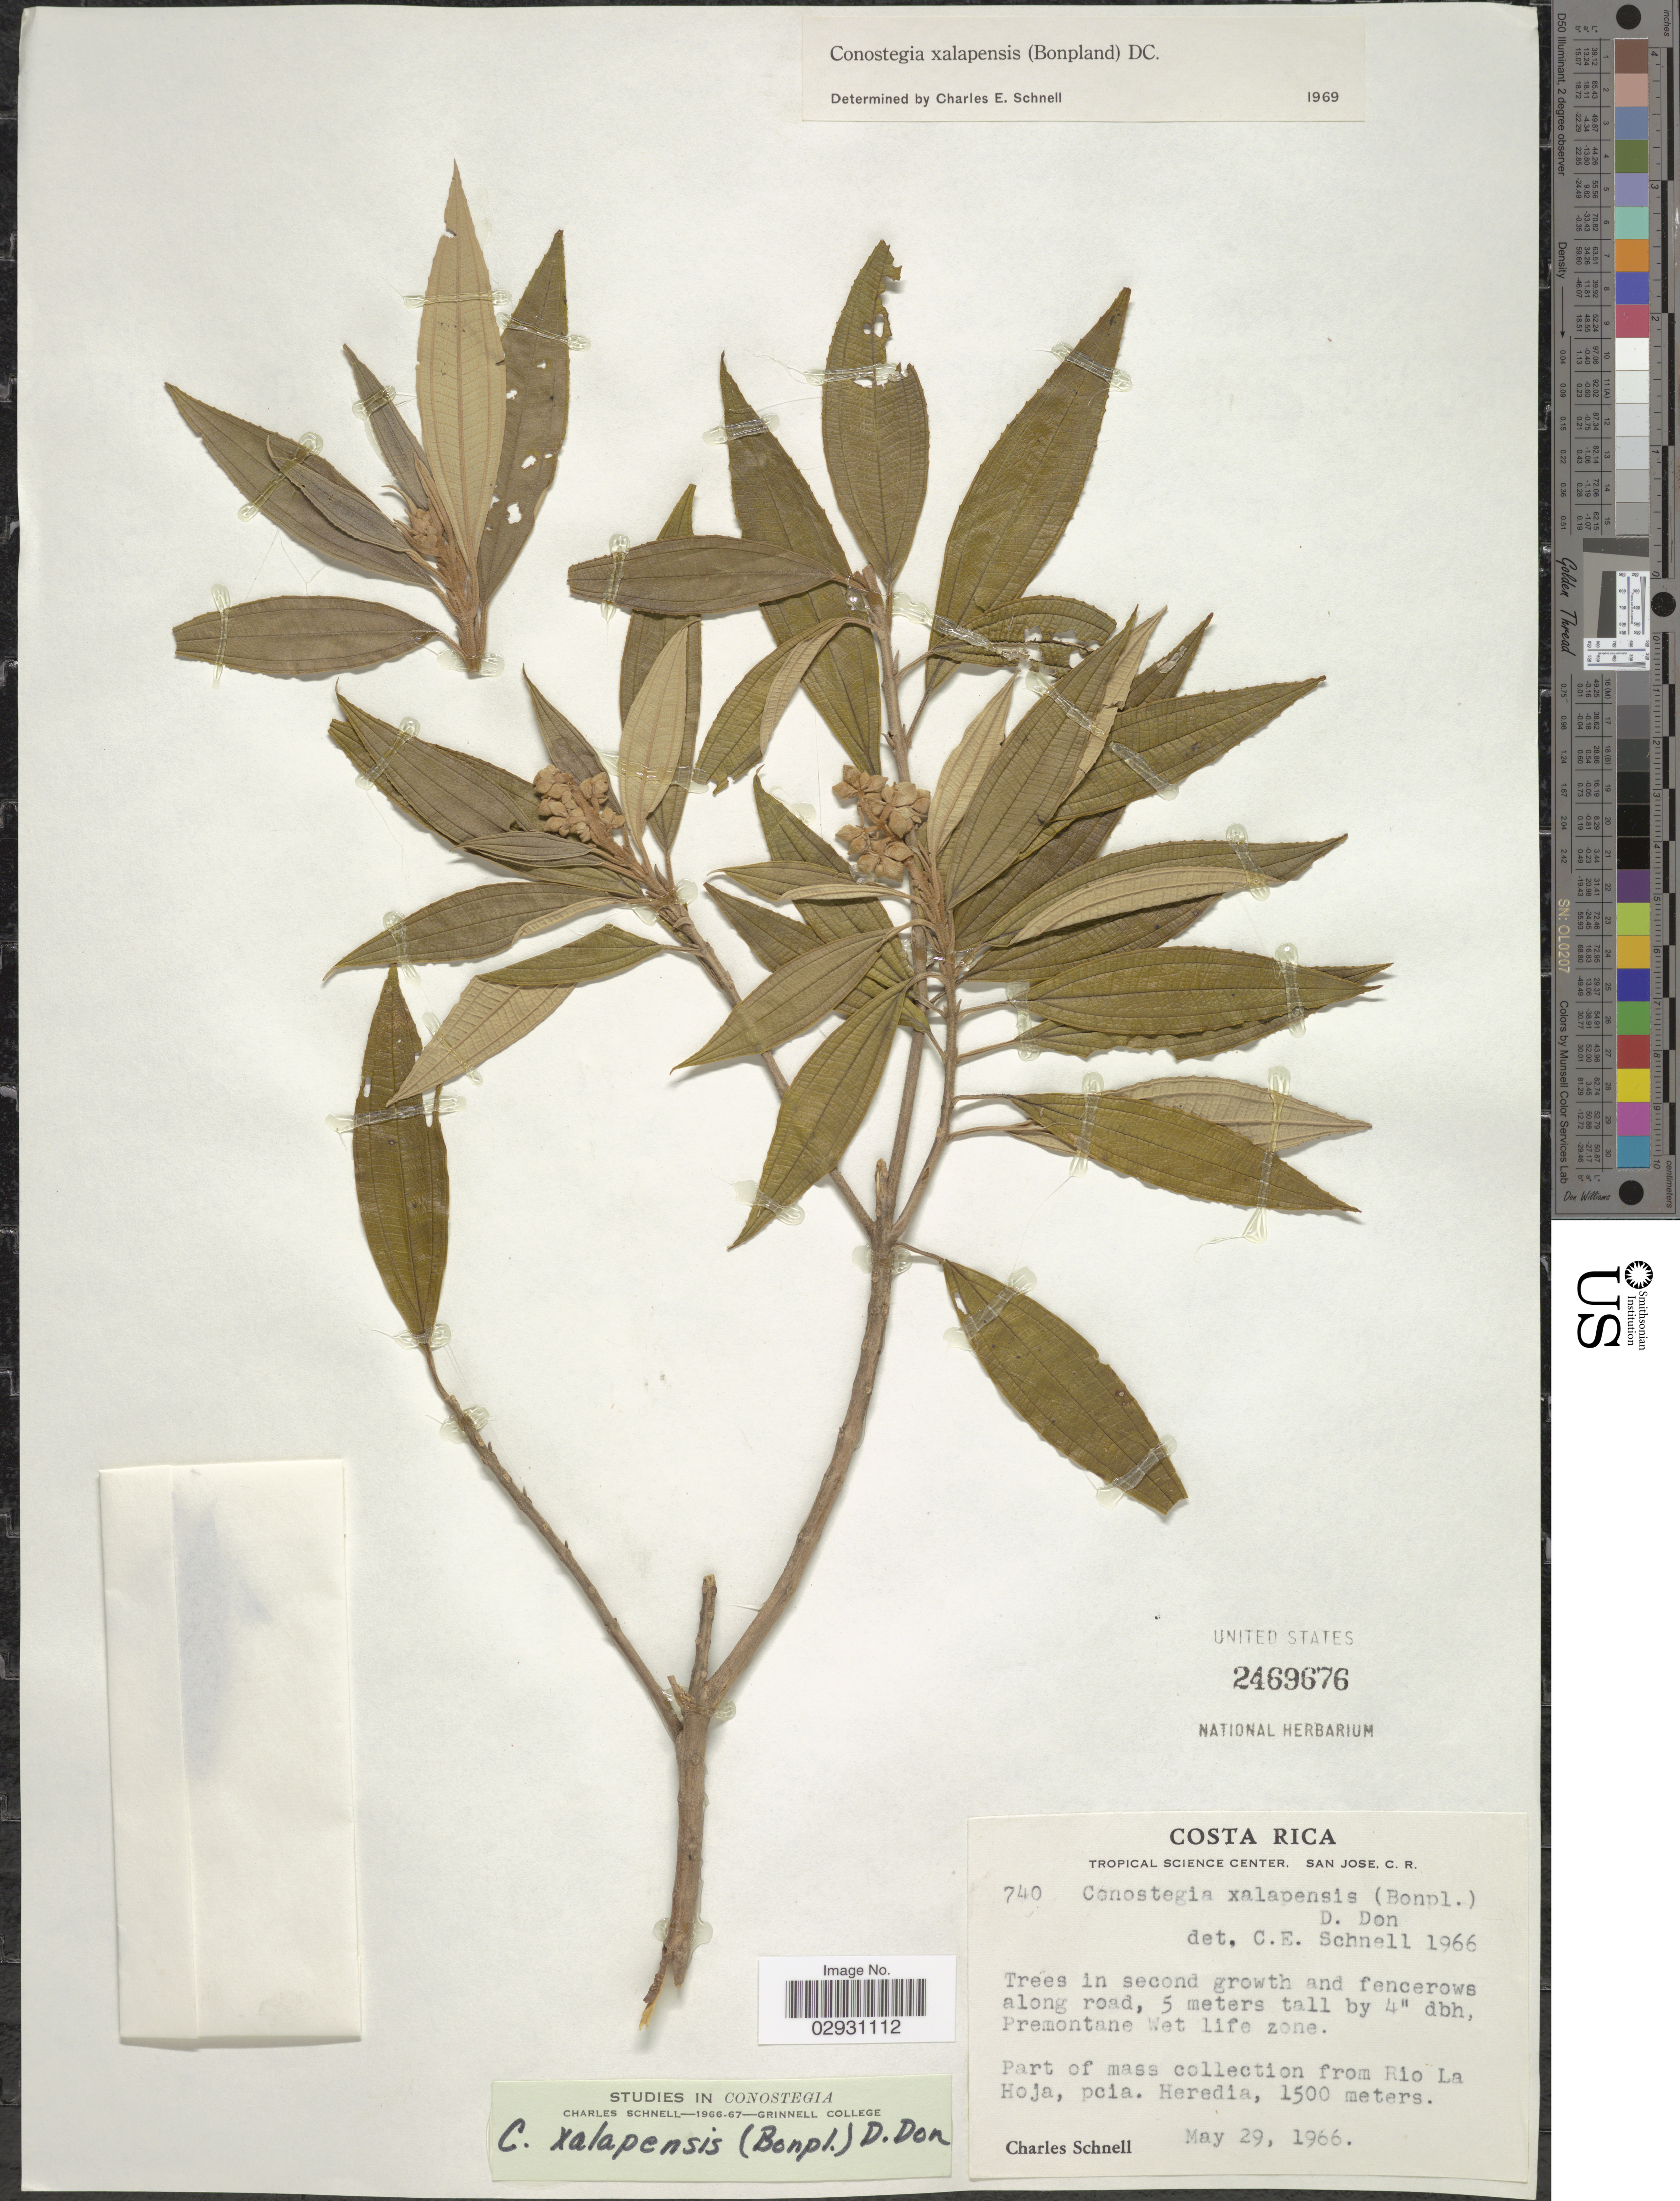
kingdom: Plantae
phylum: Tracheophyta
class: Magnoliopsida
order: Myrtales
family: Melastomataceae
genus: Conostegia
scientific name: Conostegia quadrangularis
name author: Schltdl. ex Steud.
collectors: C. Schnell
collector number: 740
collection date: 1966-05-29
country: Costa Rica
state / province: Heredia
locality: Premontane West life zone. Part of mass collection from Rio La Hoja.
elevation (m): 1500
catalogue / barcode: US 2469676